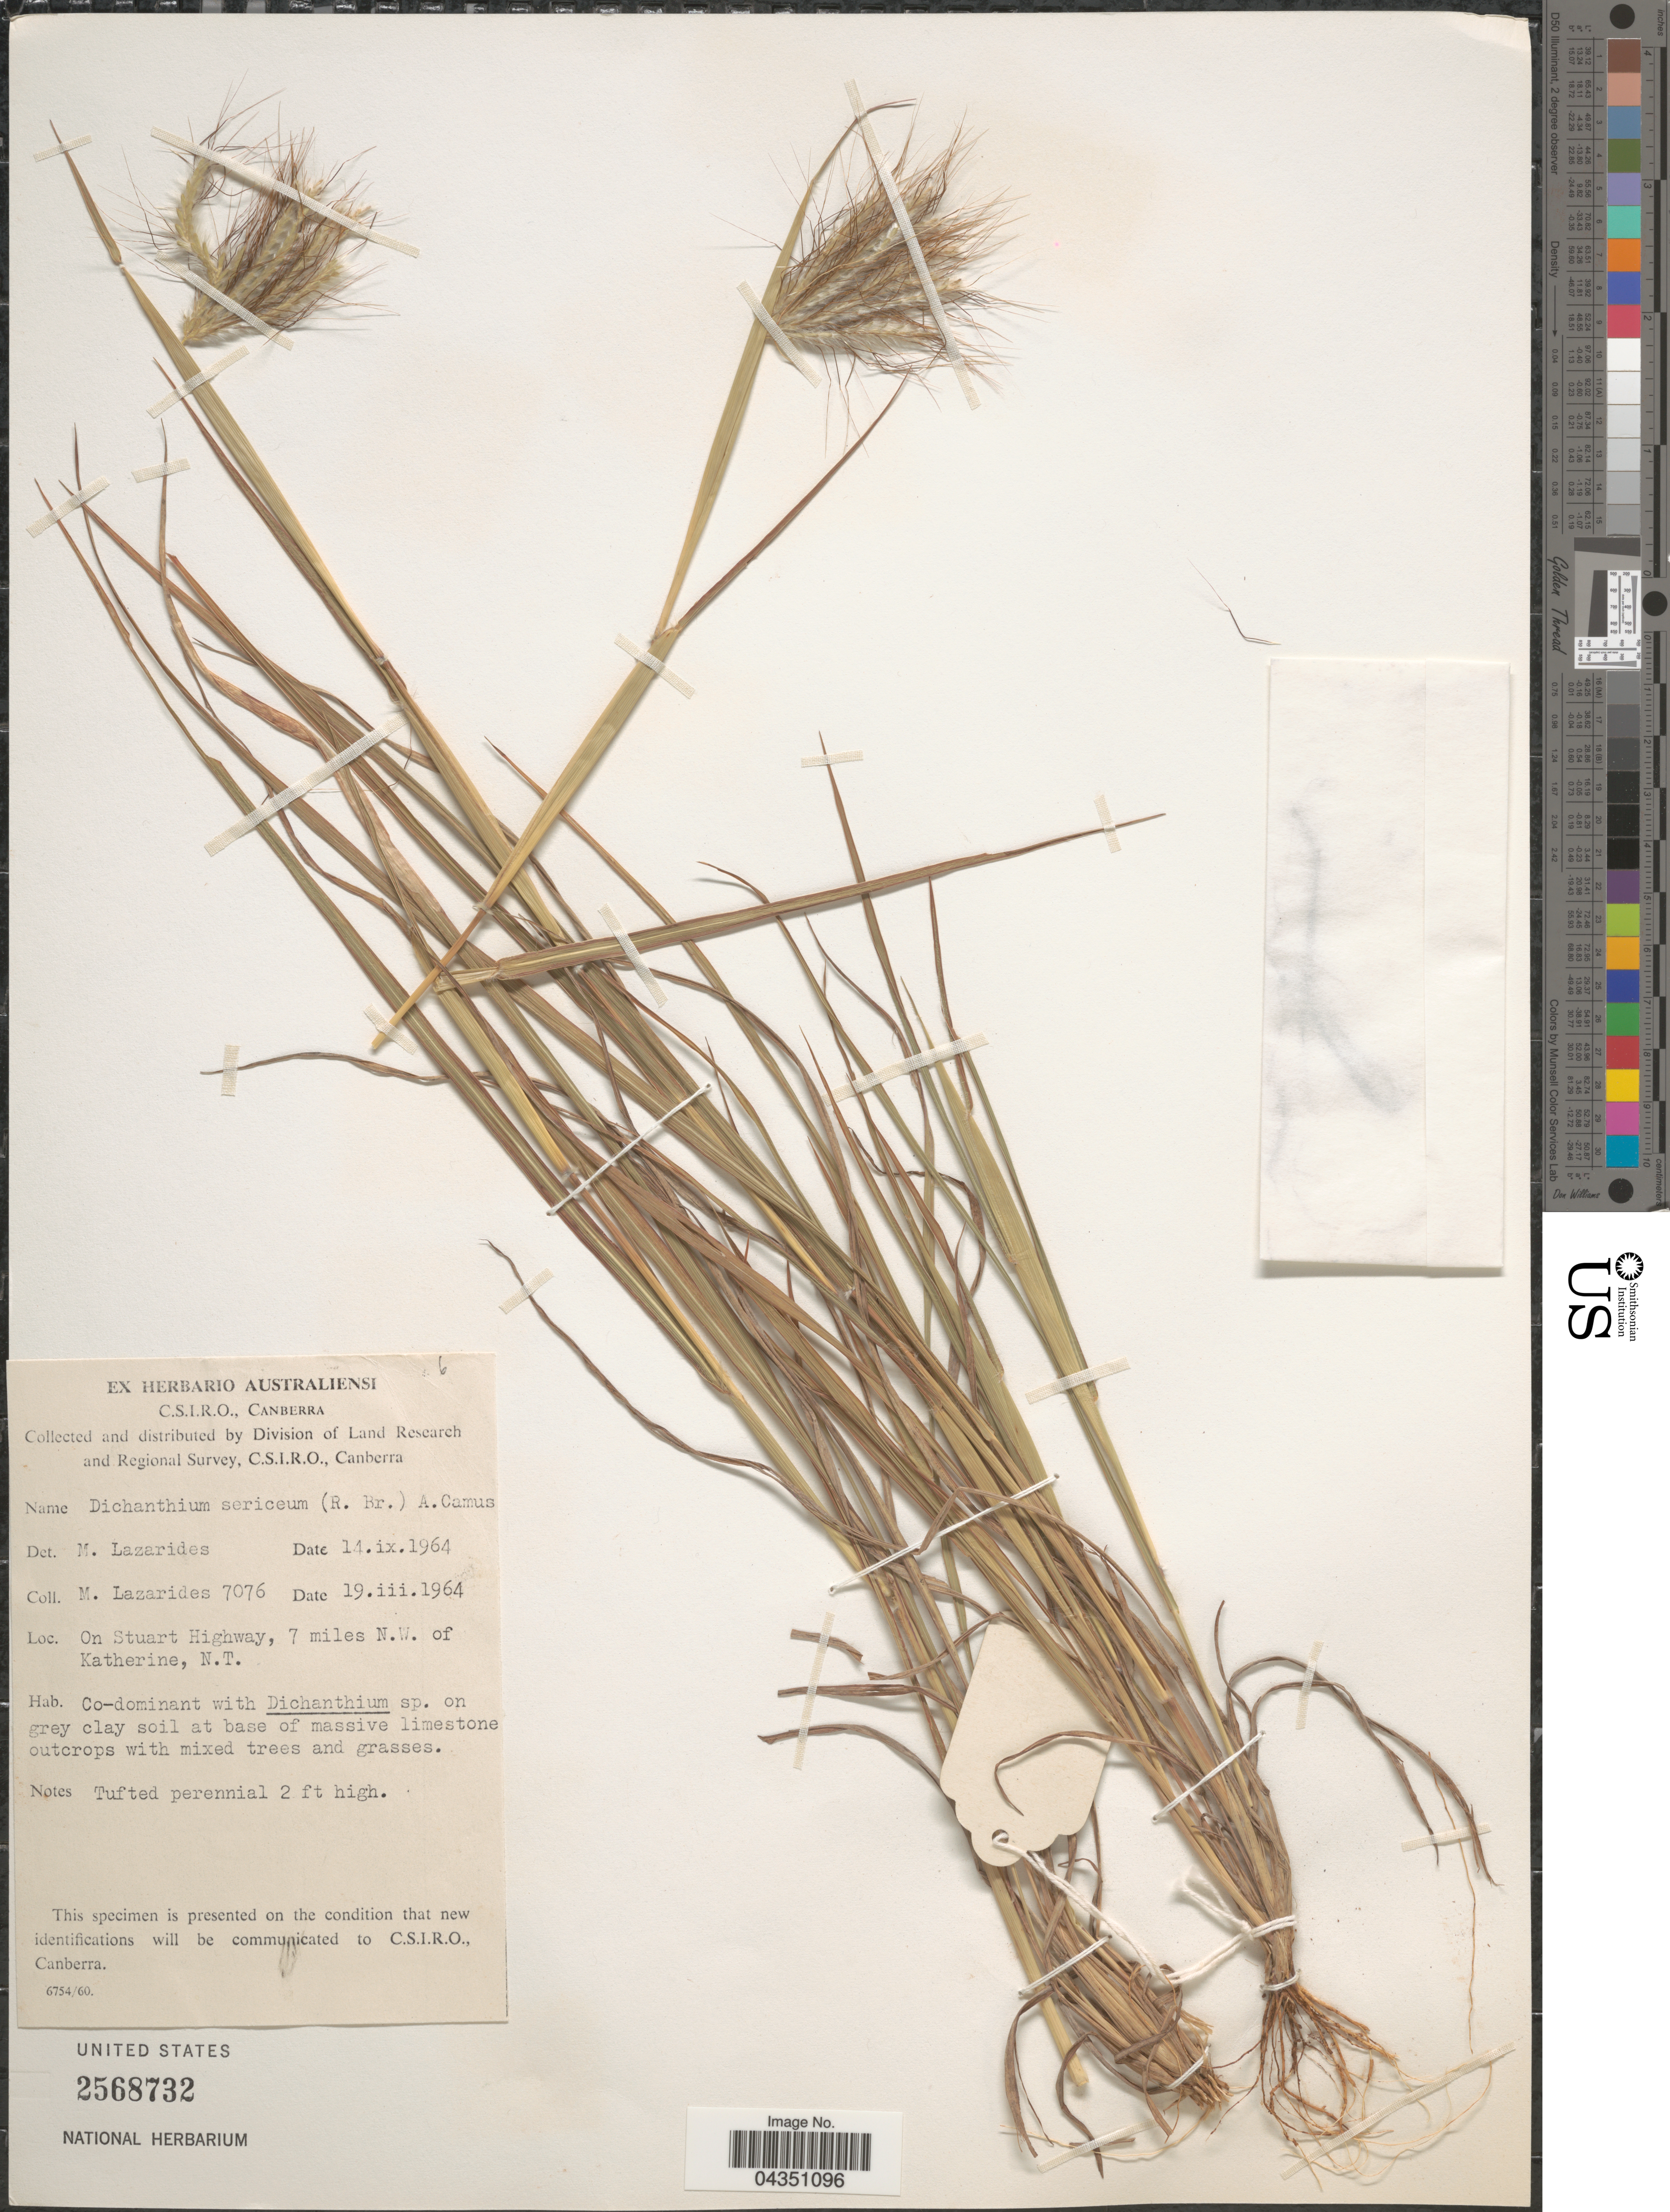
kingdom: Plantae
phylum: Tracheophyta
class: Liliopsida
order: Poales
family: Poaceae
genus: Dichanthium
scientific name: Dichanthium sericeum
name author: (R. Br.) A. Camus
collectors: M. Lazarides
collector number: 7076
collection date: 1964-03-19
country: Australia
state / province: Northern Territory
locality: Land Reasearch and Regional Survey. On Stuart Highway, 7 miles N.W. of Katherine, N.T.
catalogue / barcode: US 2568732